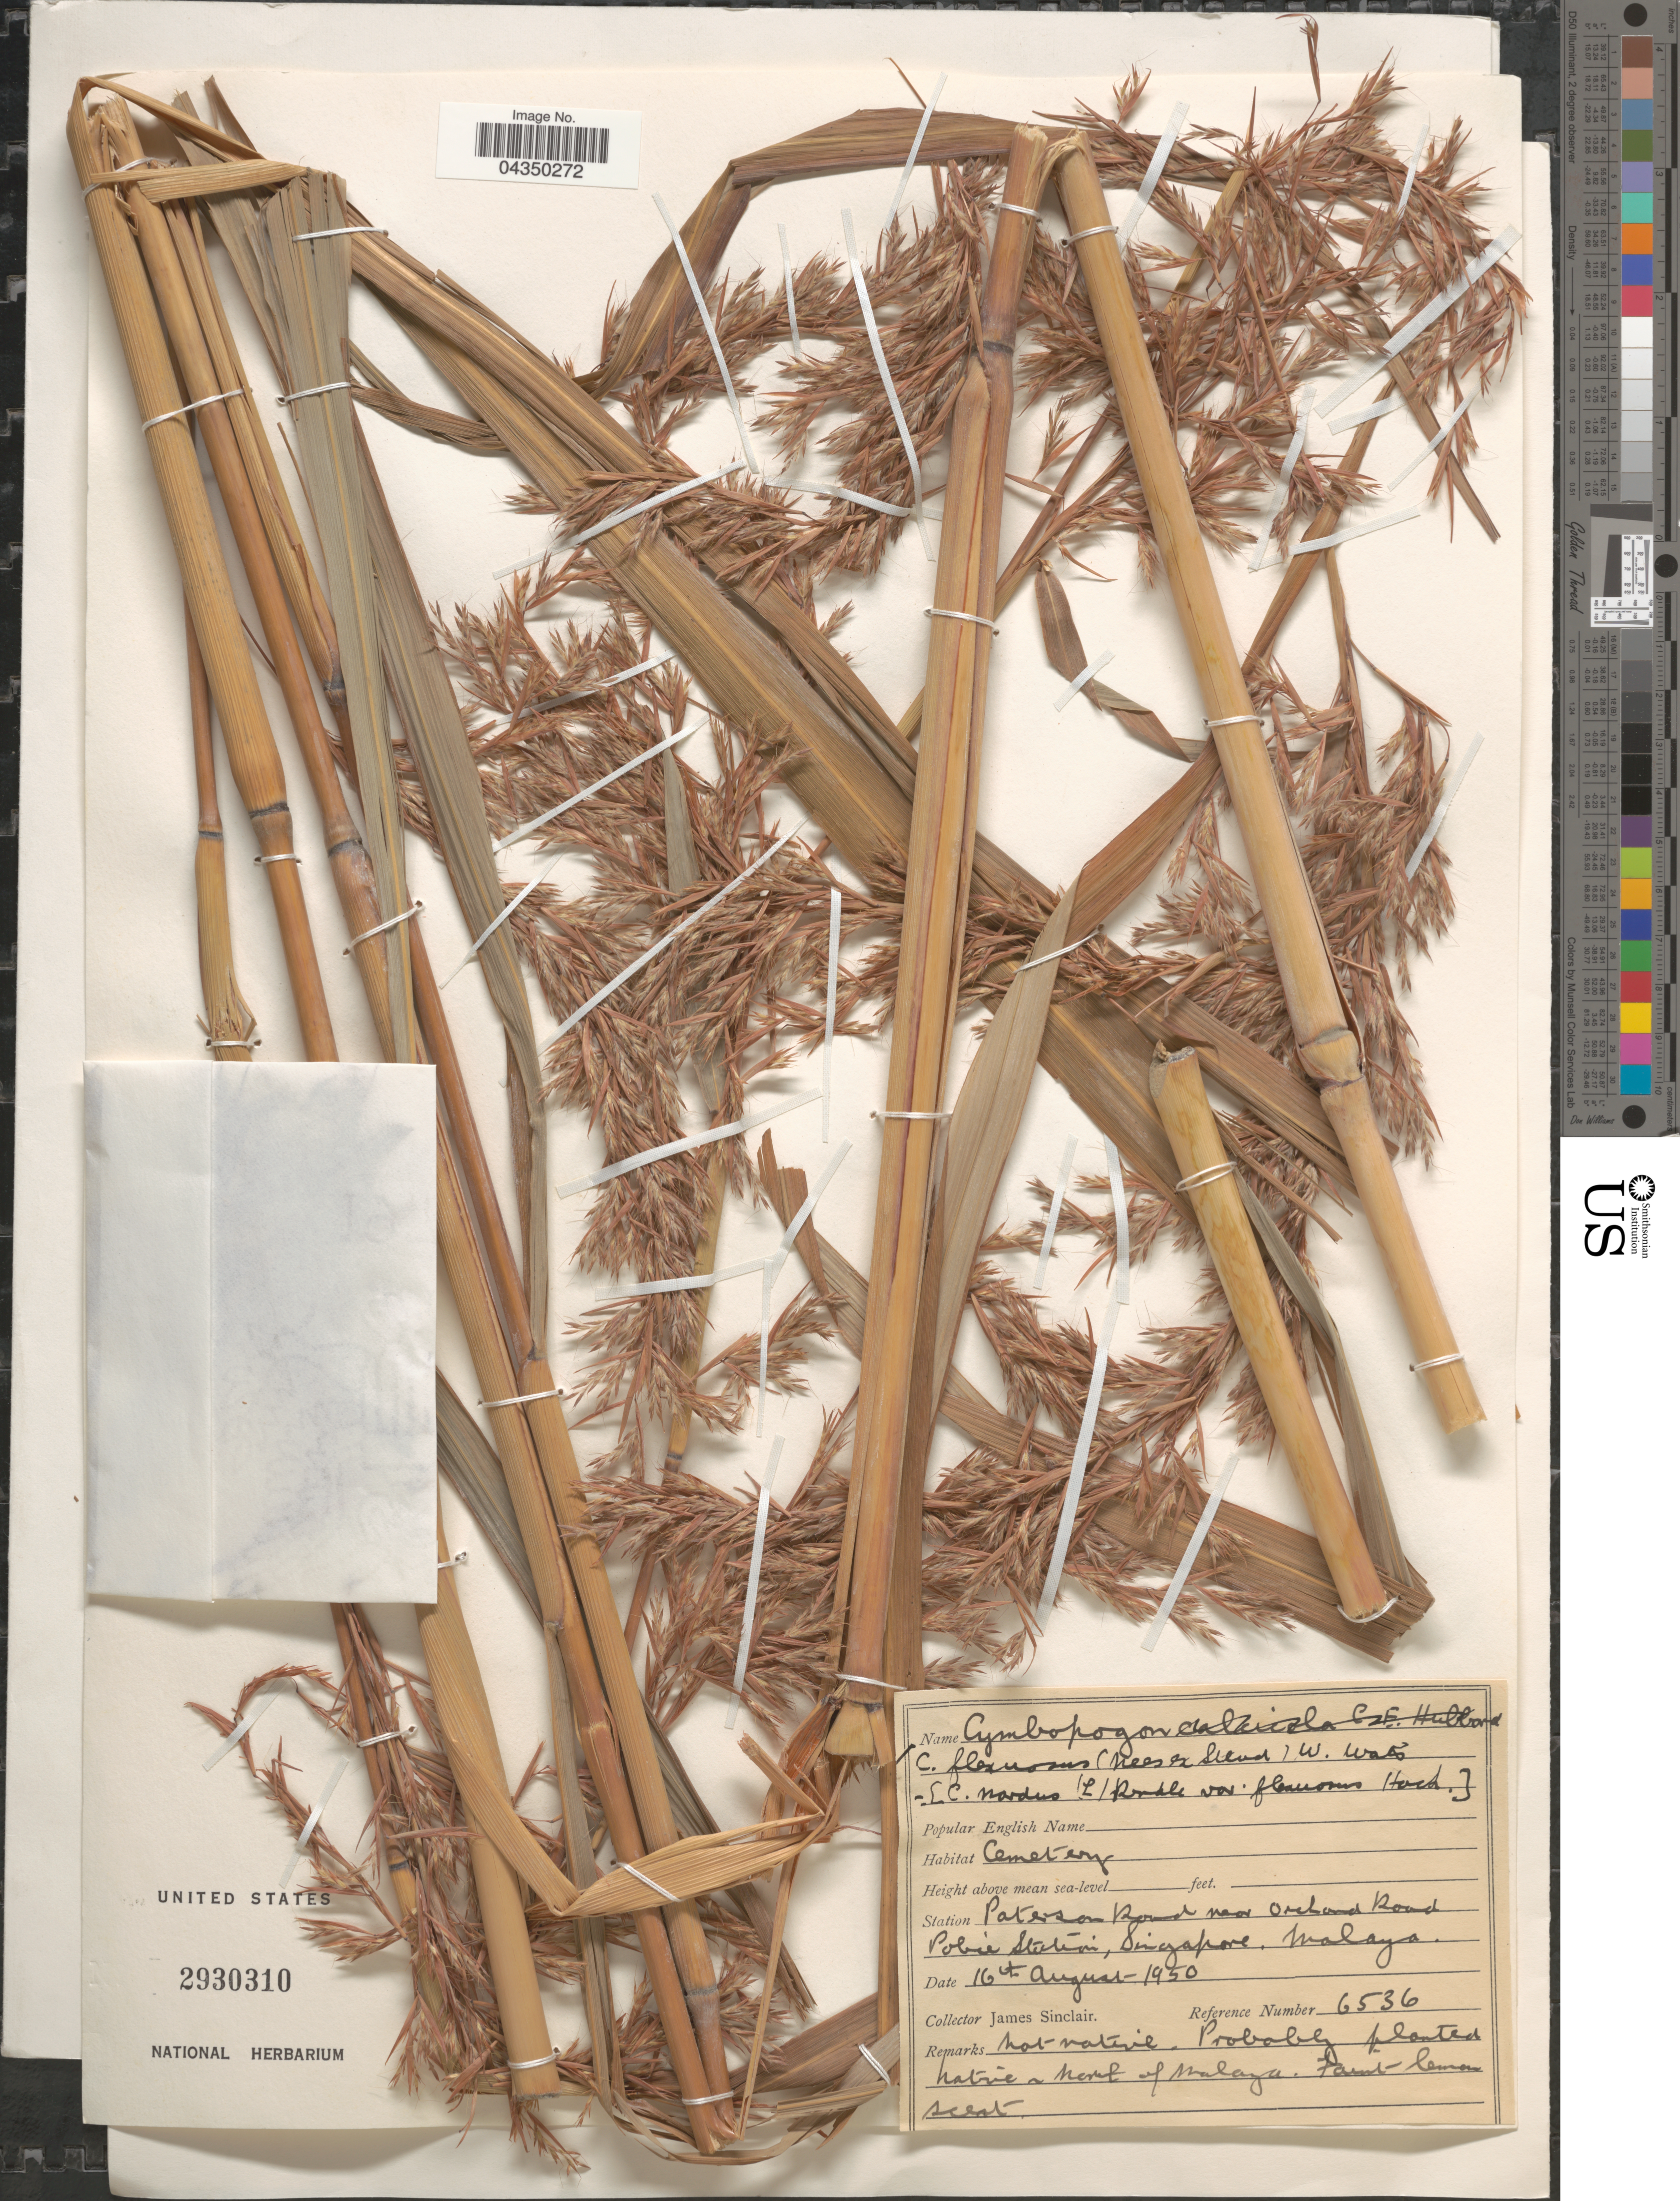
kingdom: Plantae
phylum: Tracheophyta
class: Liliopsida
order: Poales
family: Poaceae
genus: Cymbopogon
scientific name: Cymbopogon flexuosus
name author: (Nees ex Steud.) Will. Watson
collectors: J. Sinclair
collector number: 6536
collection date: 1950-08-16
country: Singapore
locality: Station Paterson Road near Orchard Road Pobie Station, Malaya.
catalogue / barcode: US 2930310